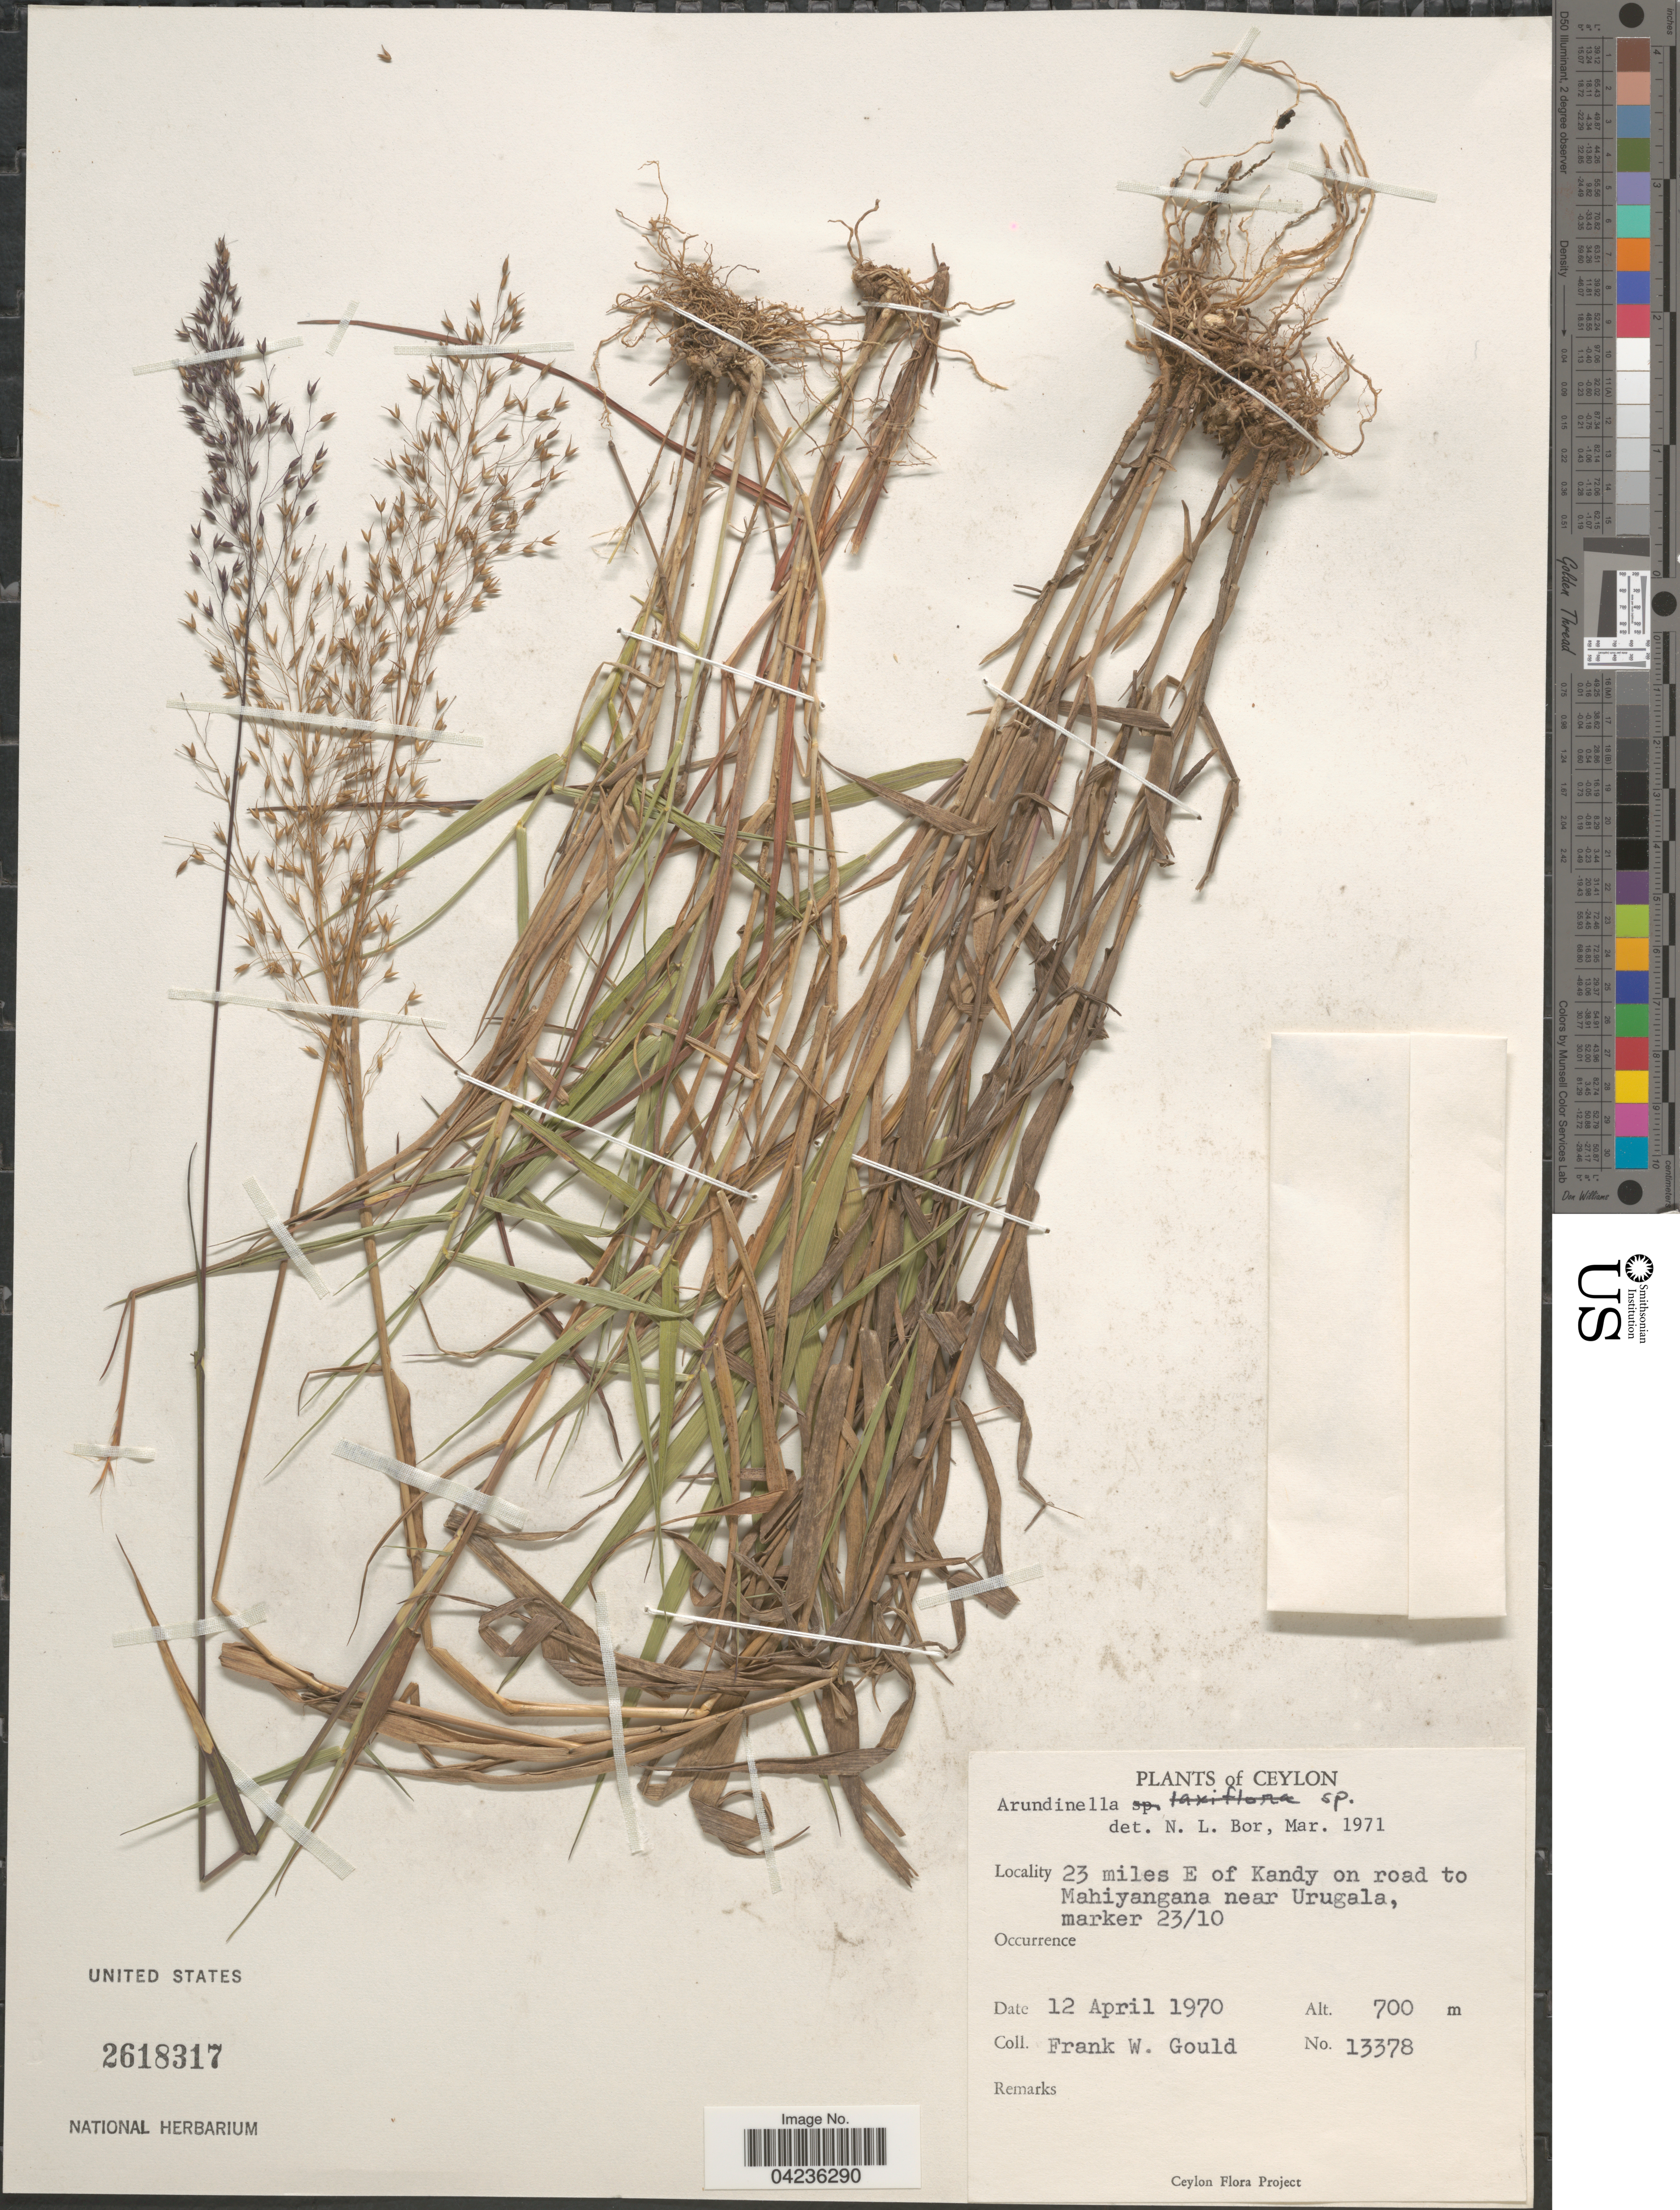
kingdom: Plantae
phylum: Tracheophyta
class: Liliopsida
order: Poales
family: Poaceae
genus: Arundinella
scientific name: Arundinella sp.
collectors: F. W. Gould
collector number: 13378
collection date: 1970-04-12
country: Sri Lanka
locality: Ceylon. 23 miles E of Kandy on road to Mahiyangana near Urugala, marker 23/10.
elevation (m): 700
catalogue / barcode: US 2618317